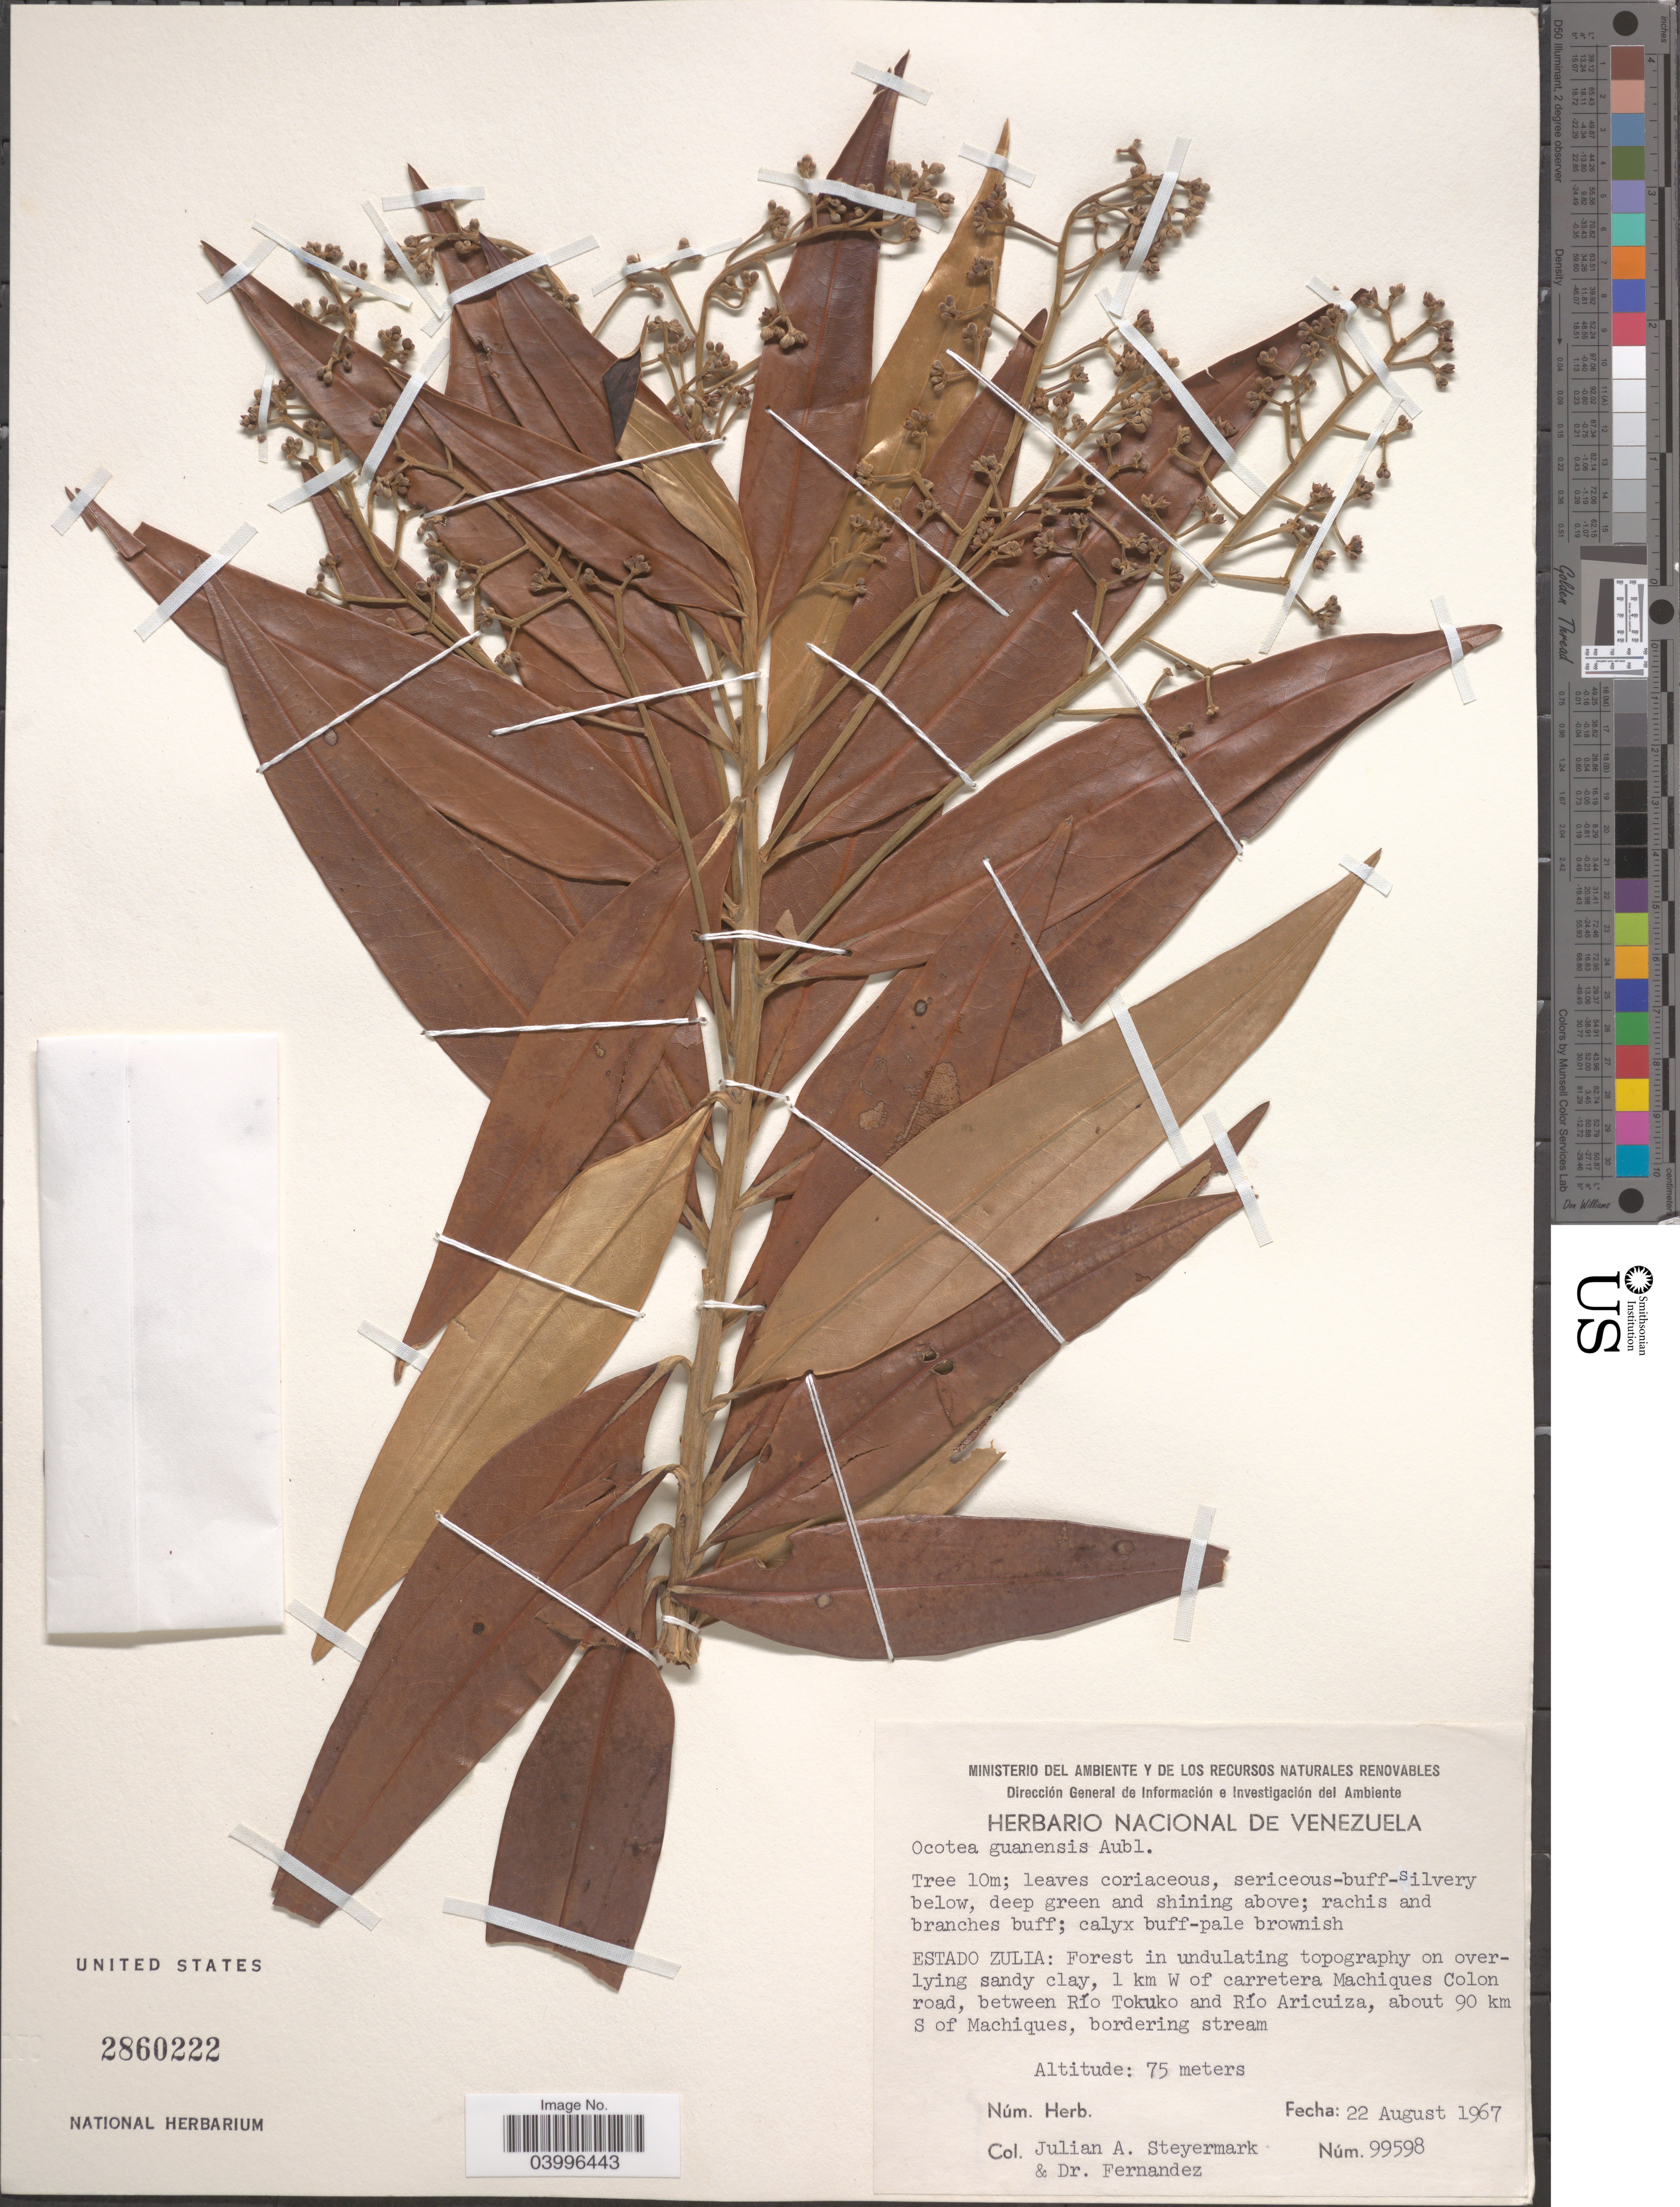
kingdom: Plantae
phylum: Tracheophyta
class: Magnoliopsida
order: Laurales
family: Lauraceae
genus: Ocotea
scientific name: Ocotea guianensis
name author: Aubl.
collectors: J. Steyermark & -- Fernandez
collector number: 99598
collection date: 1967-08-22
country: Venezuela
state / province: Zulia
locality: Forest in undulating topography on overlying sandy clay, 1 km W of carretera Machiques Colon road, between Río Tokuko and Río Aricuiza, about 90 km S of Machiques, bordering stream.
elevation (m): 75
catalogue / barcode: US 2860222